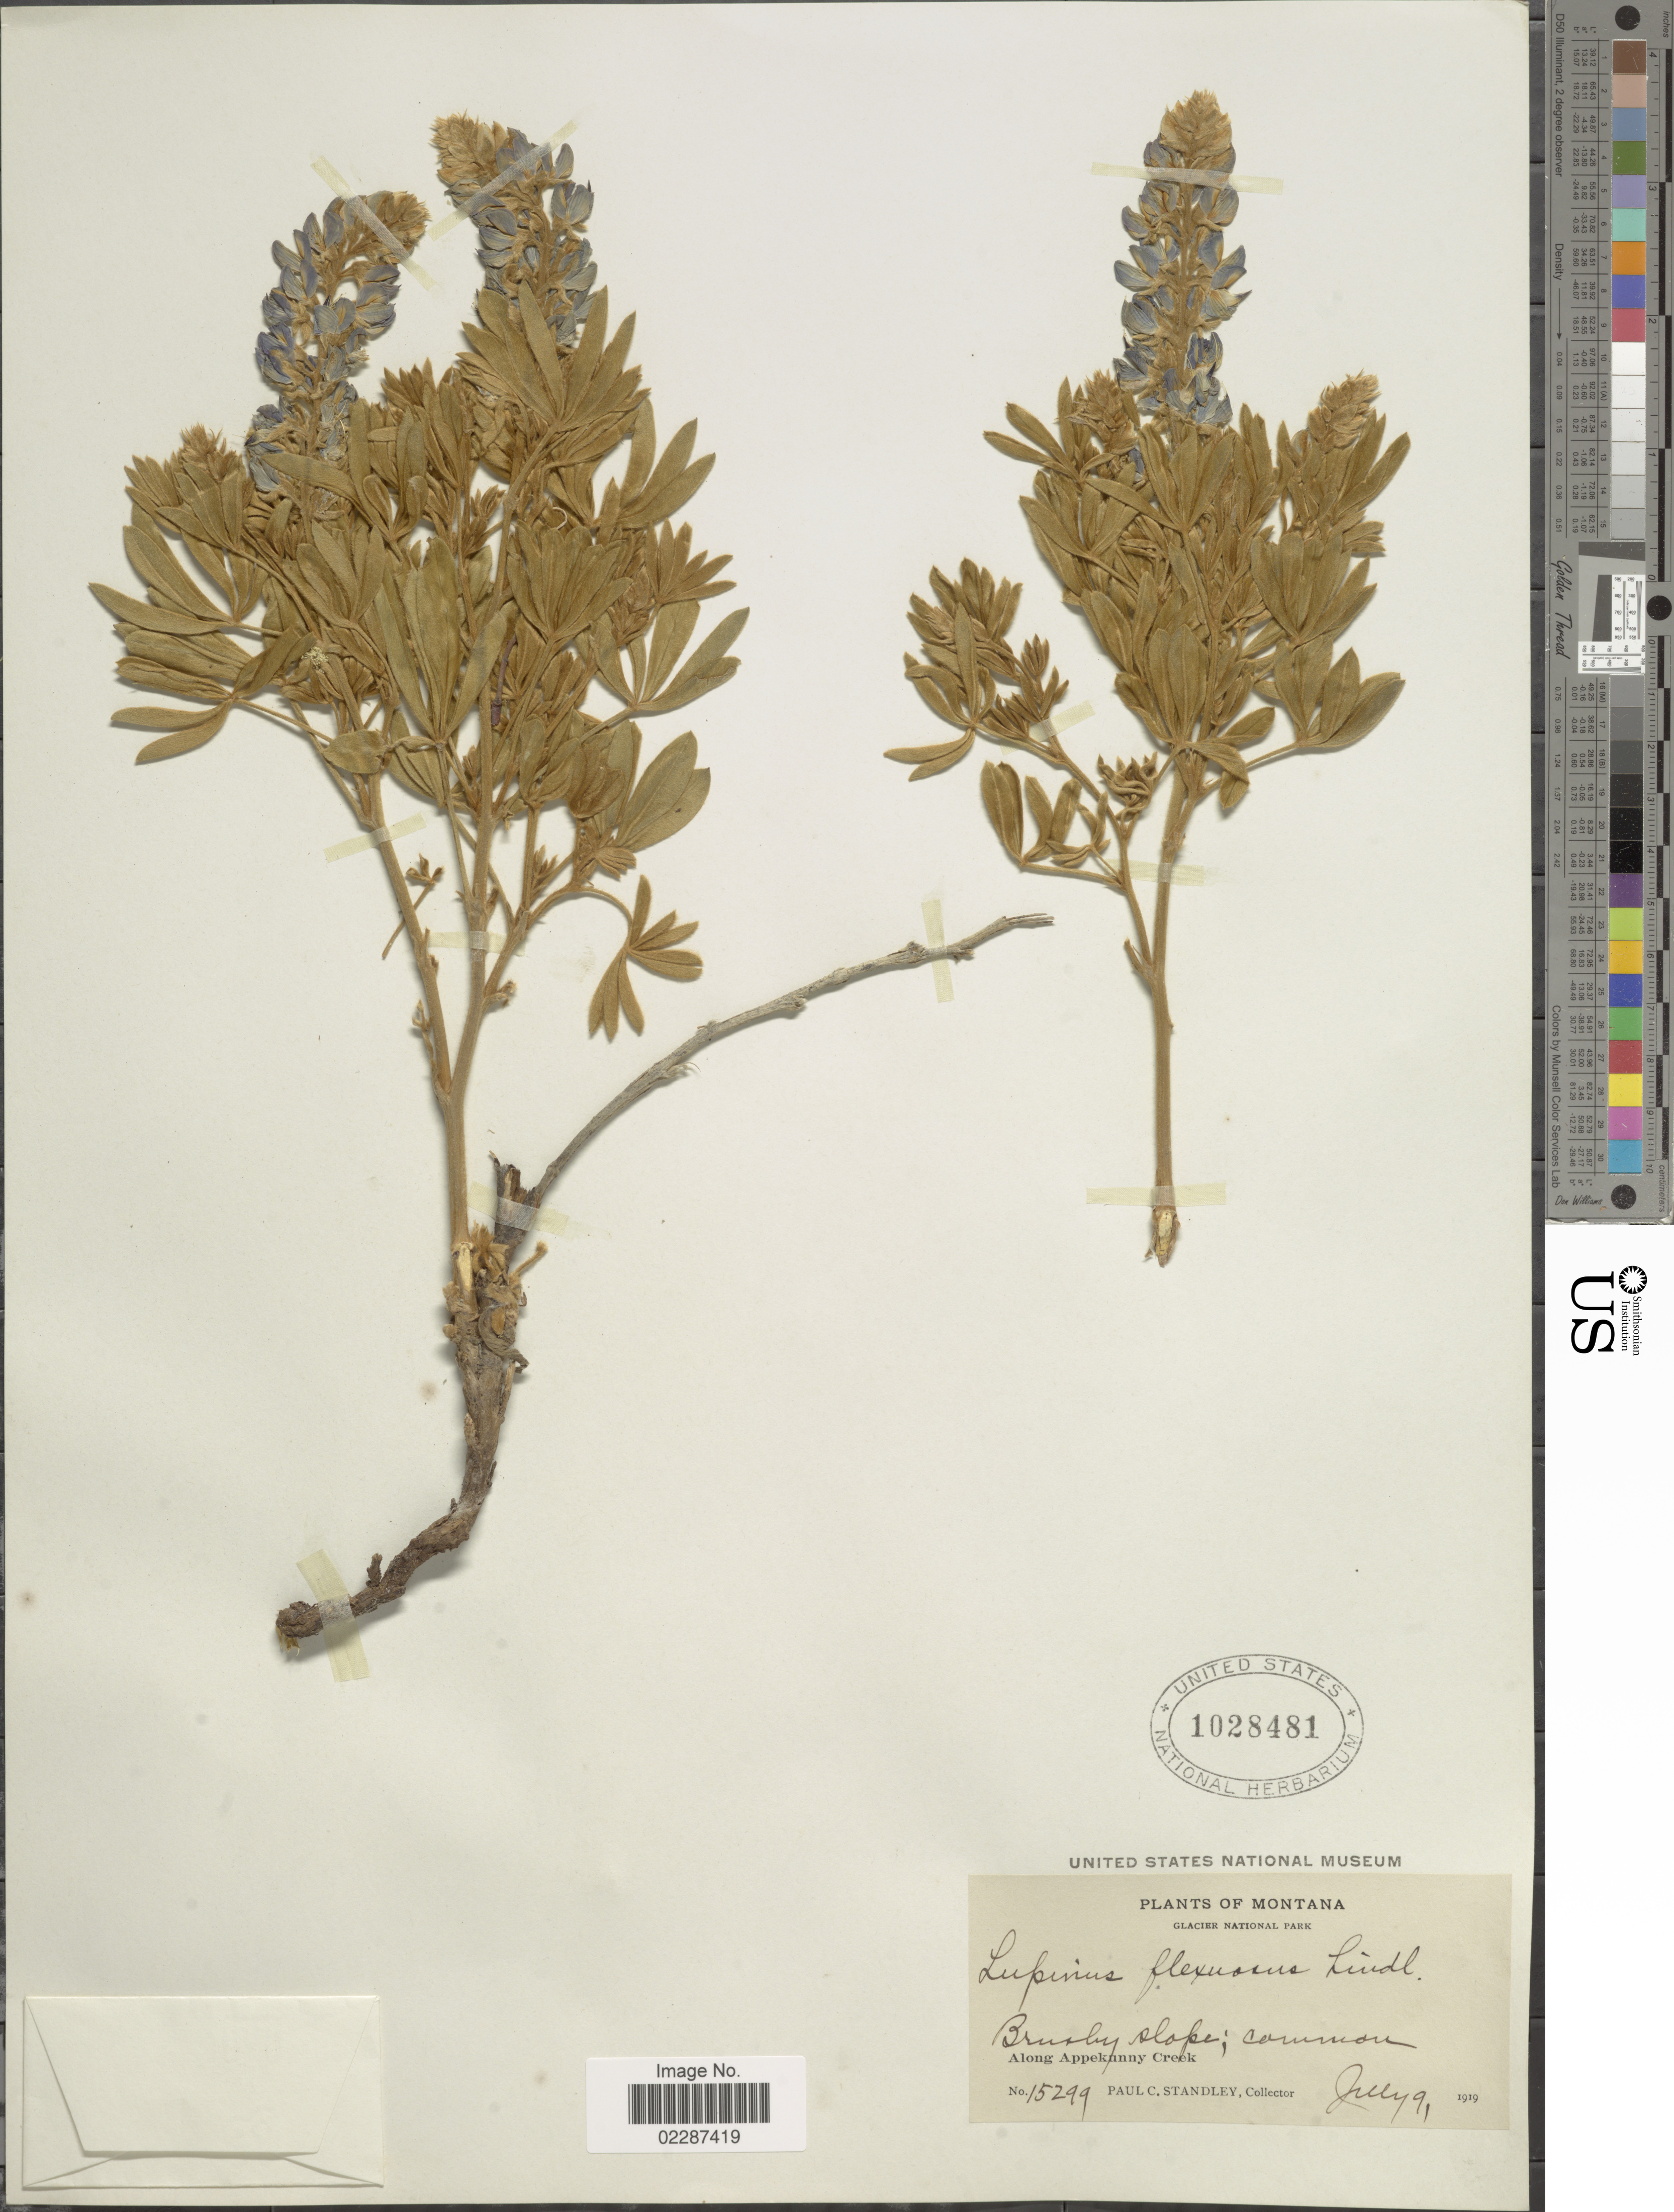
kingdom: Plantae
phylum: Tracheophyta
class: Magnoliopsida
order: Fabales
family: Fabaceae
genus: Lupinus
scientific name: Lupinus sericeus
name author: Pursh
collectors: P. C. Standley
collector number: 15299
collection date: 1919-07-09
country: United States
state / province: Montana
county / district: Glacier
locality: Glacier National Park, along Appekunny Creek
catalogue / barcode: US 1028481